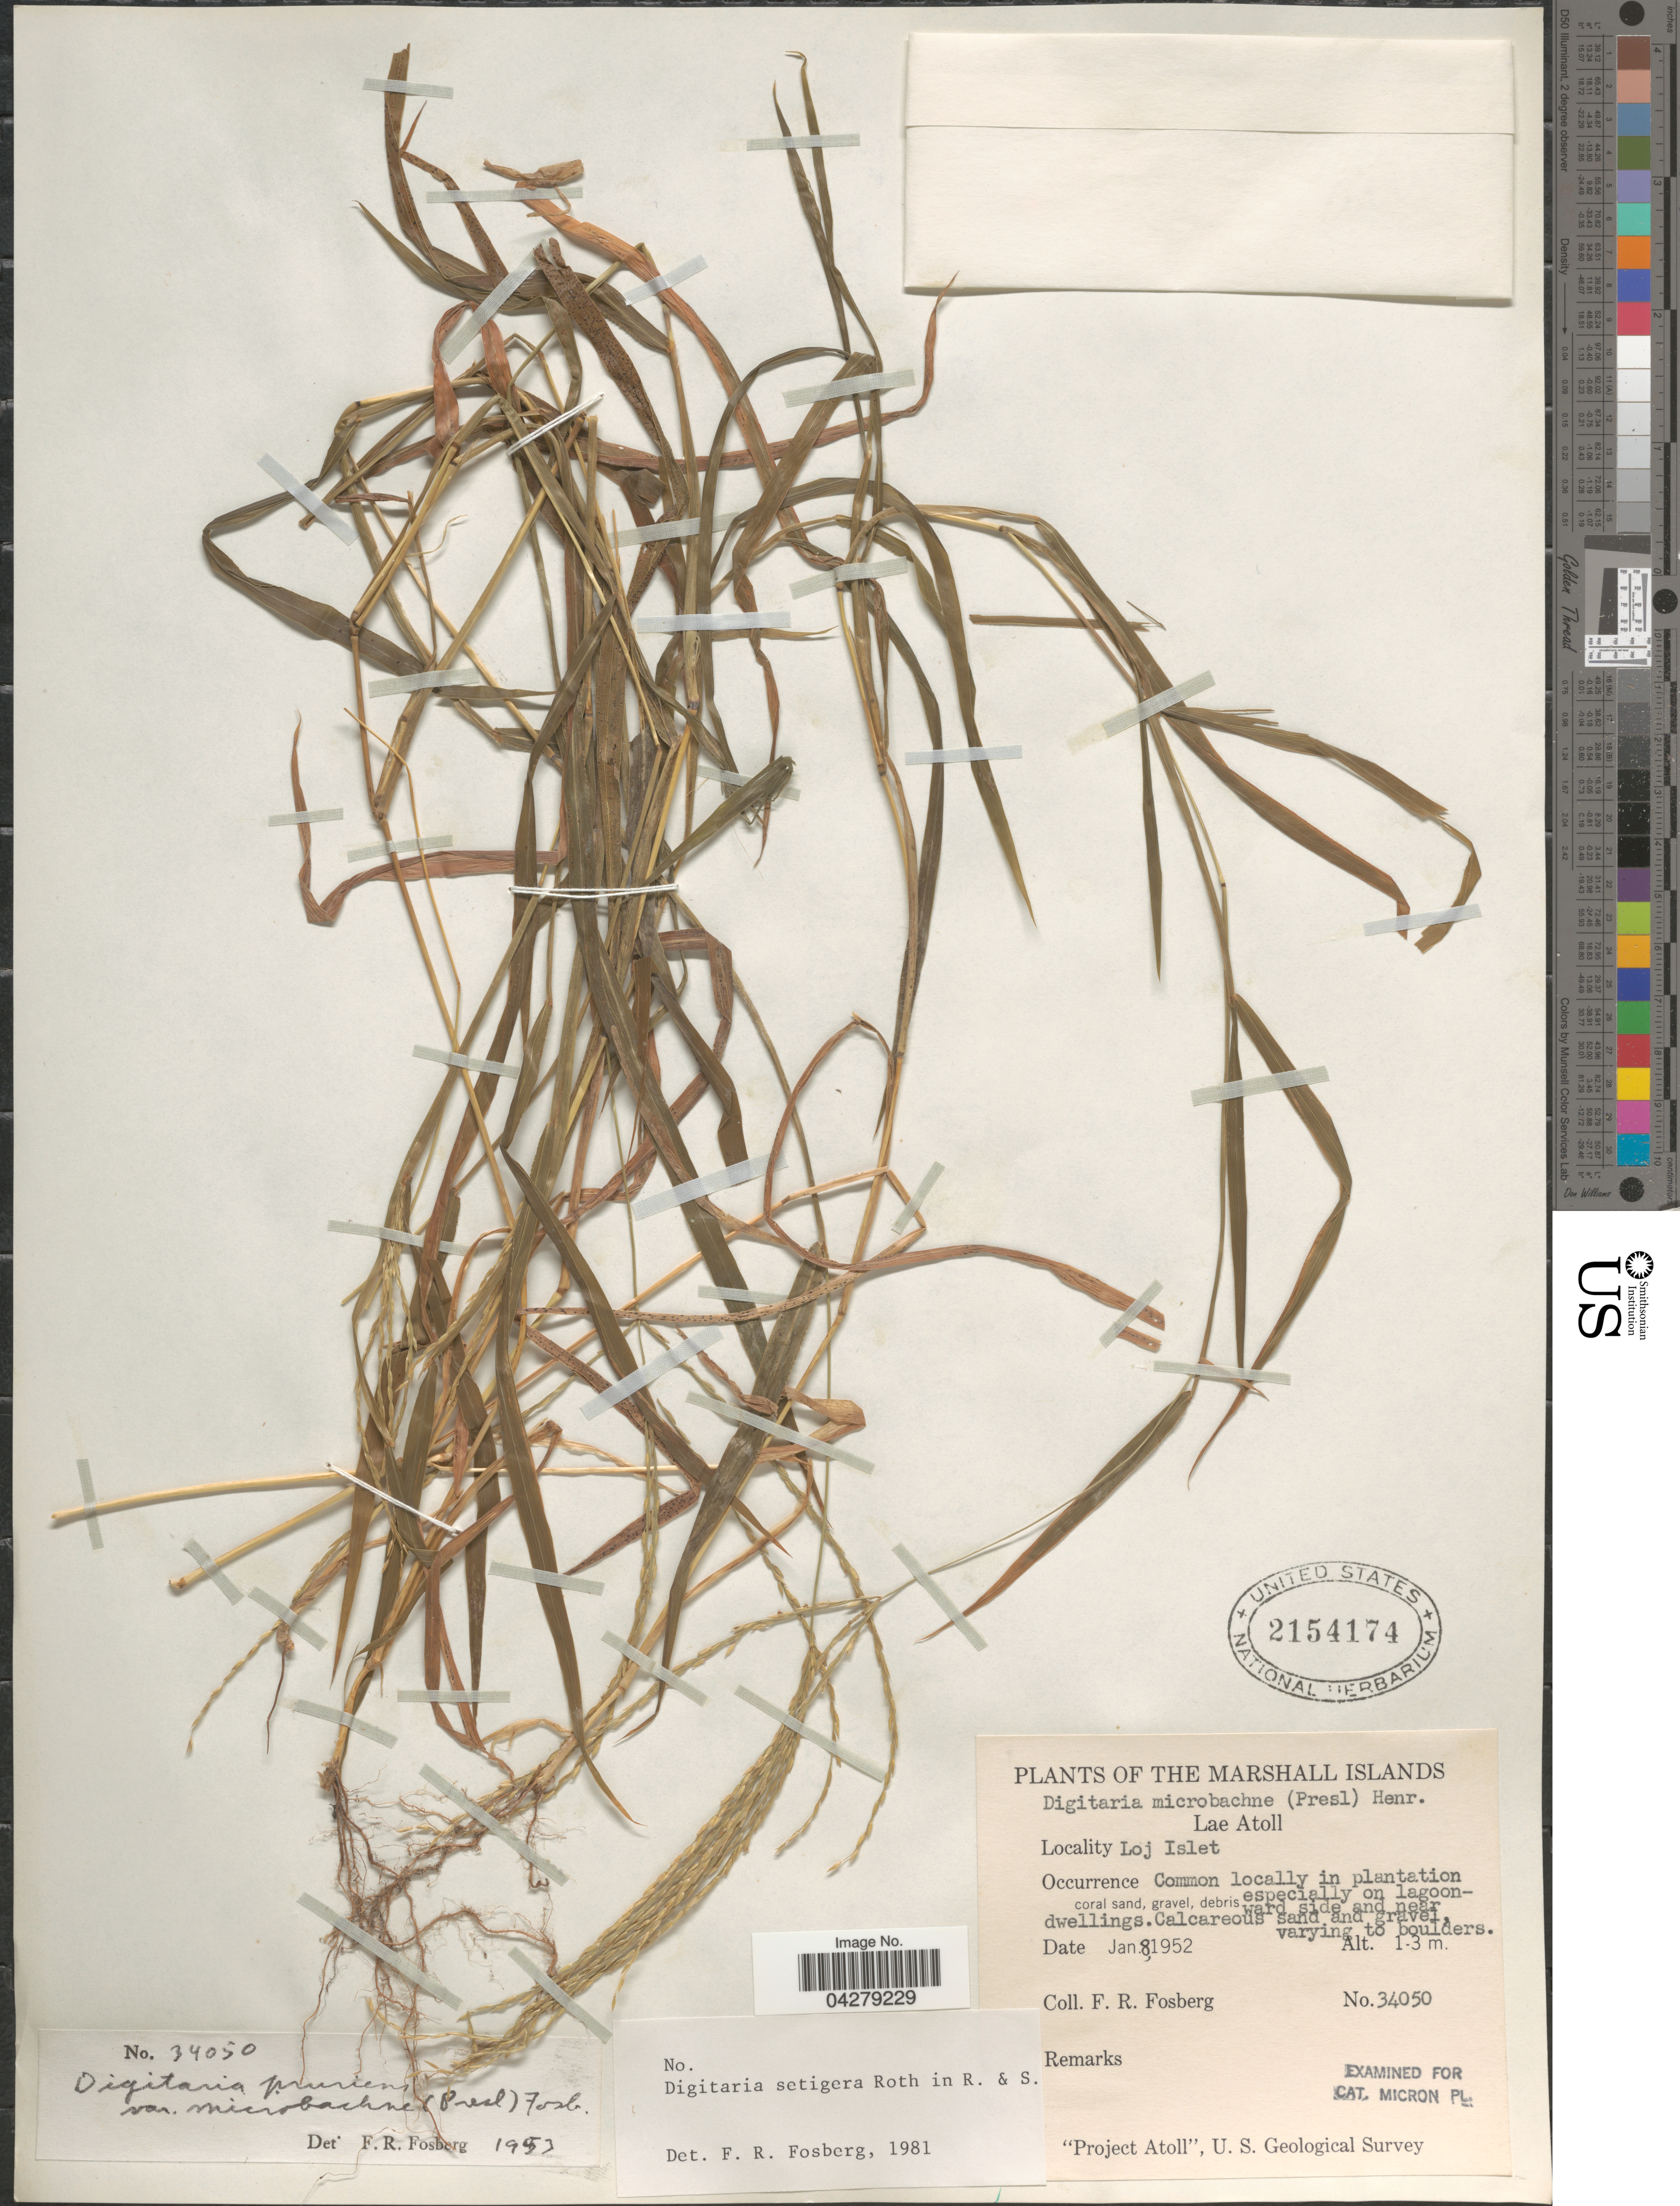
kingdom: Plantae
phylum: Tracheophyta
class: Liliopsida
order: Poales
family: Poaceae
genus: Digitaria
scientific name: Digitaria setigera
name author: Roth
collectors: F. R. Fosberg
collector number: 34050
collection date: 1952-01-08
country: Marshall Islands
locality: Lae Atoll. Loj Islet. "Project Atoll", U.S. Geological Survey.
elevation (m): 1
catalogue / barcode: US 2154174